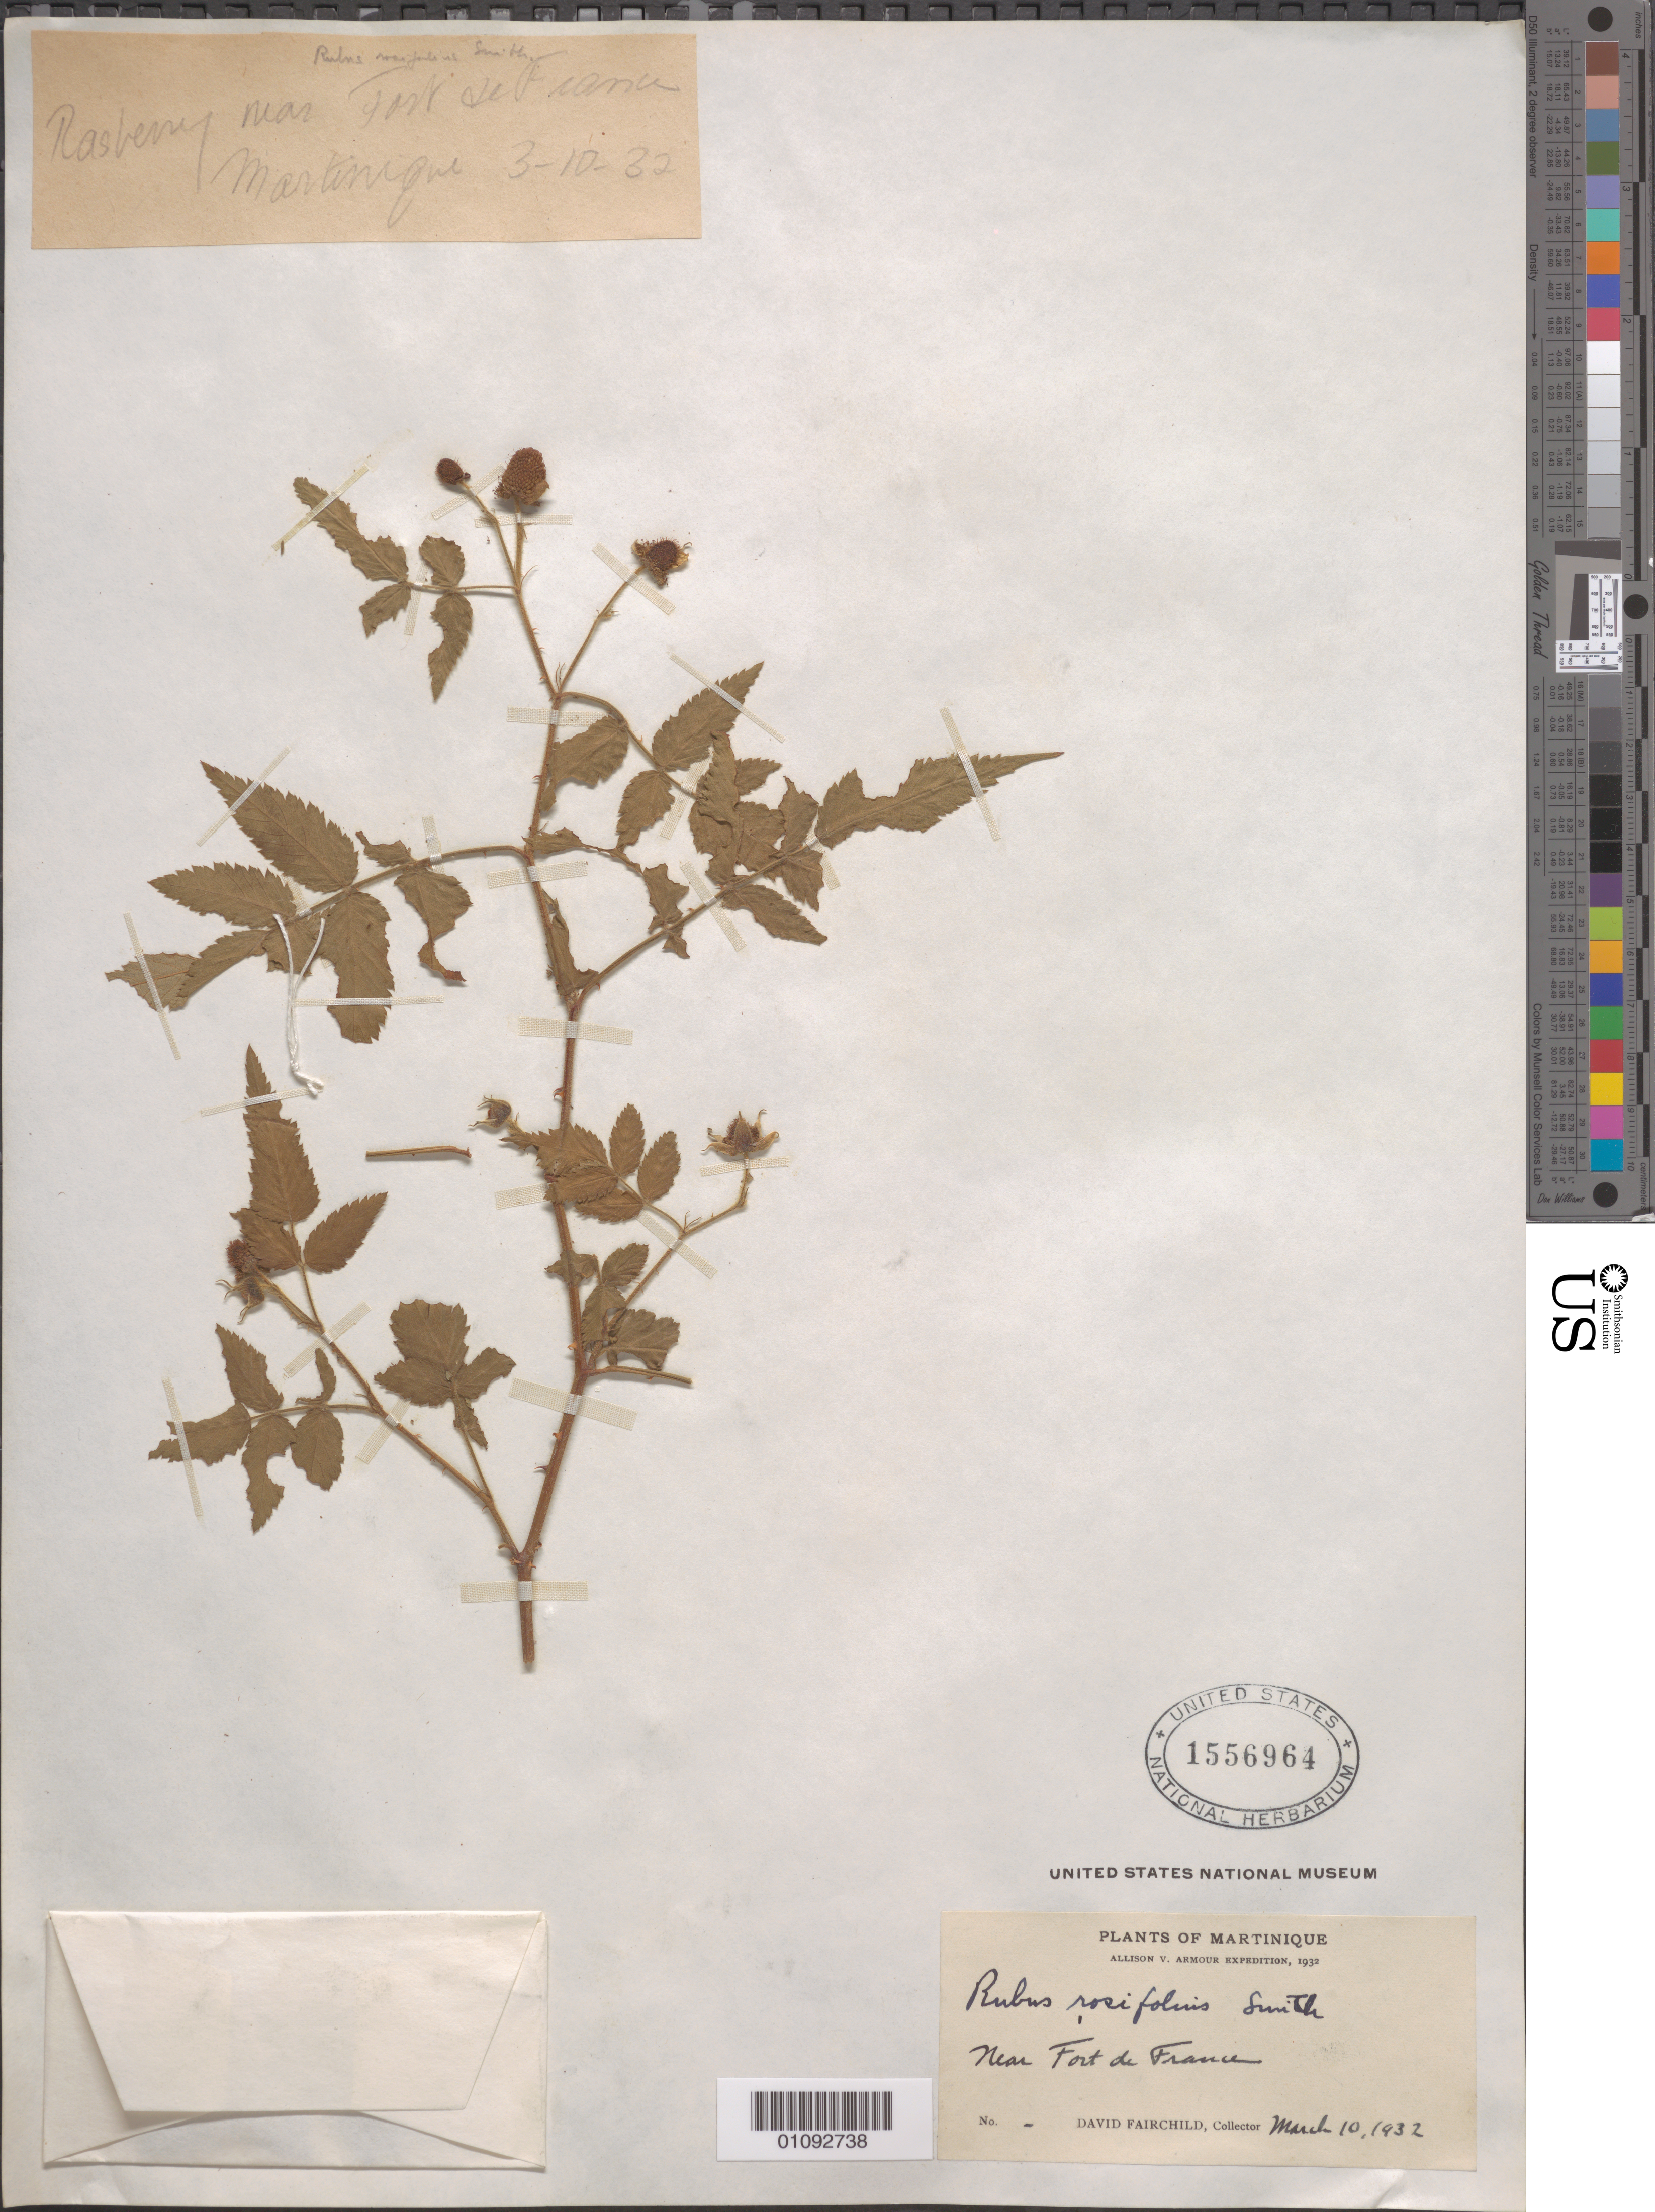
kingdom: Plantae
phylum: Tracheophyta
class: Magnoliopsida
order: Rosales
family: Rosaceae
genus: Rubus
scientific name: Rubus rosifolius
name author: Sm.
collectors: D. Fairchild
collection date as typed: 10 Mar 1932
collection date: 1932-03-10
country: Martinique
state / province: Fort-de-France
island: Martinique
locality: Near Fort de France.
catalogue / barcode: US 1556964